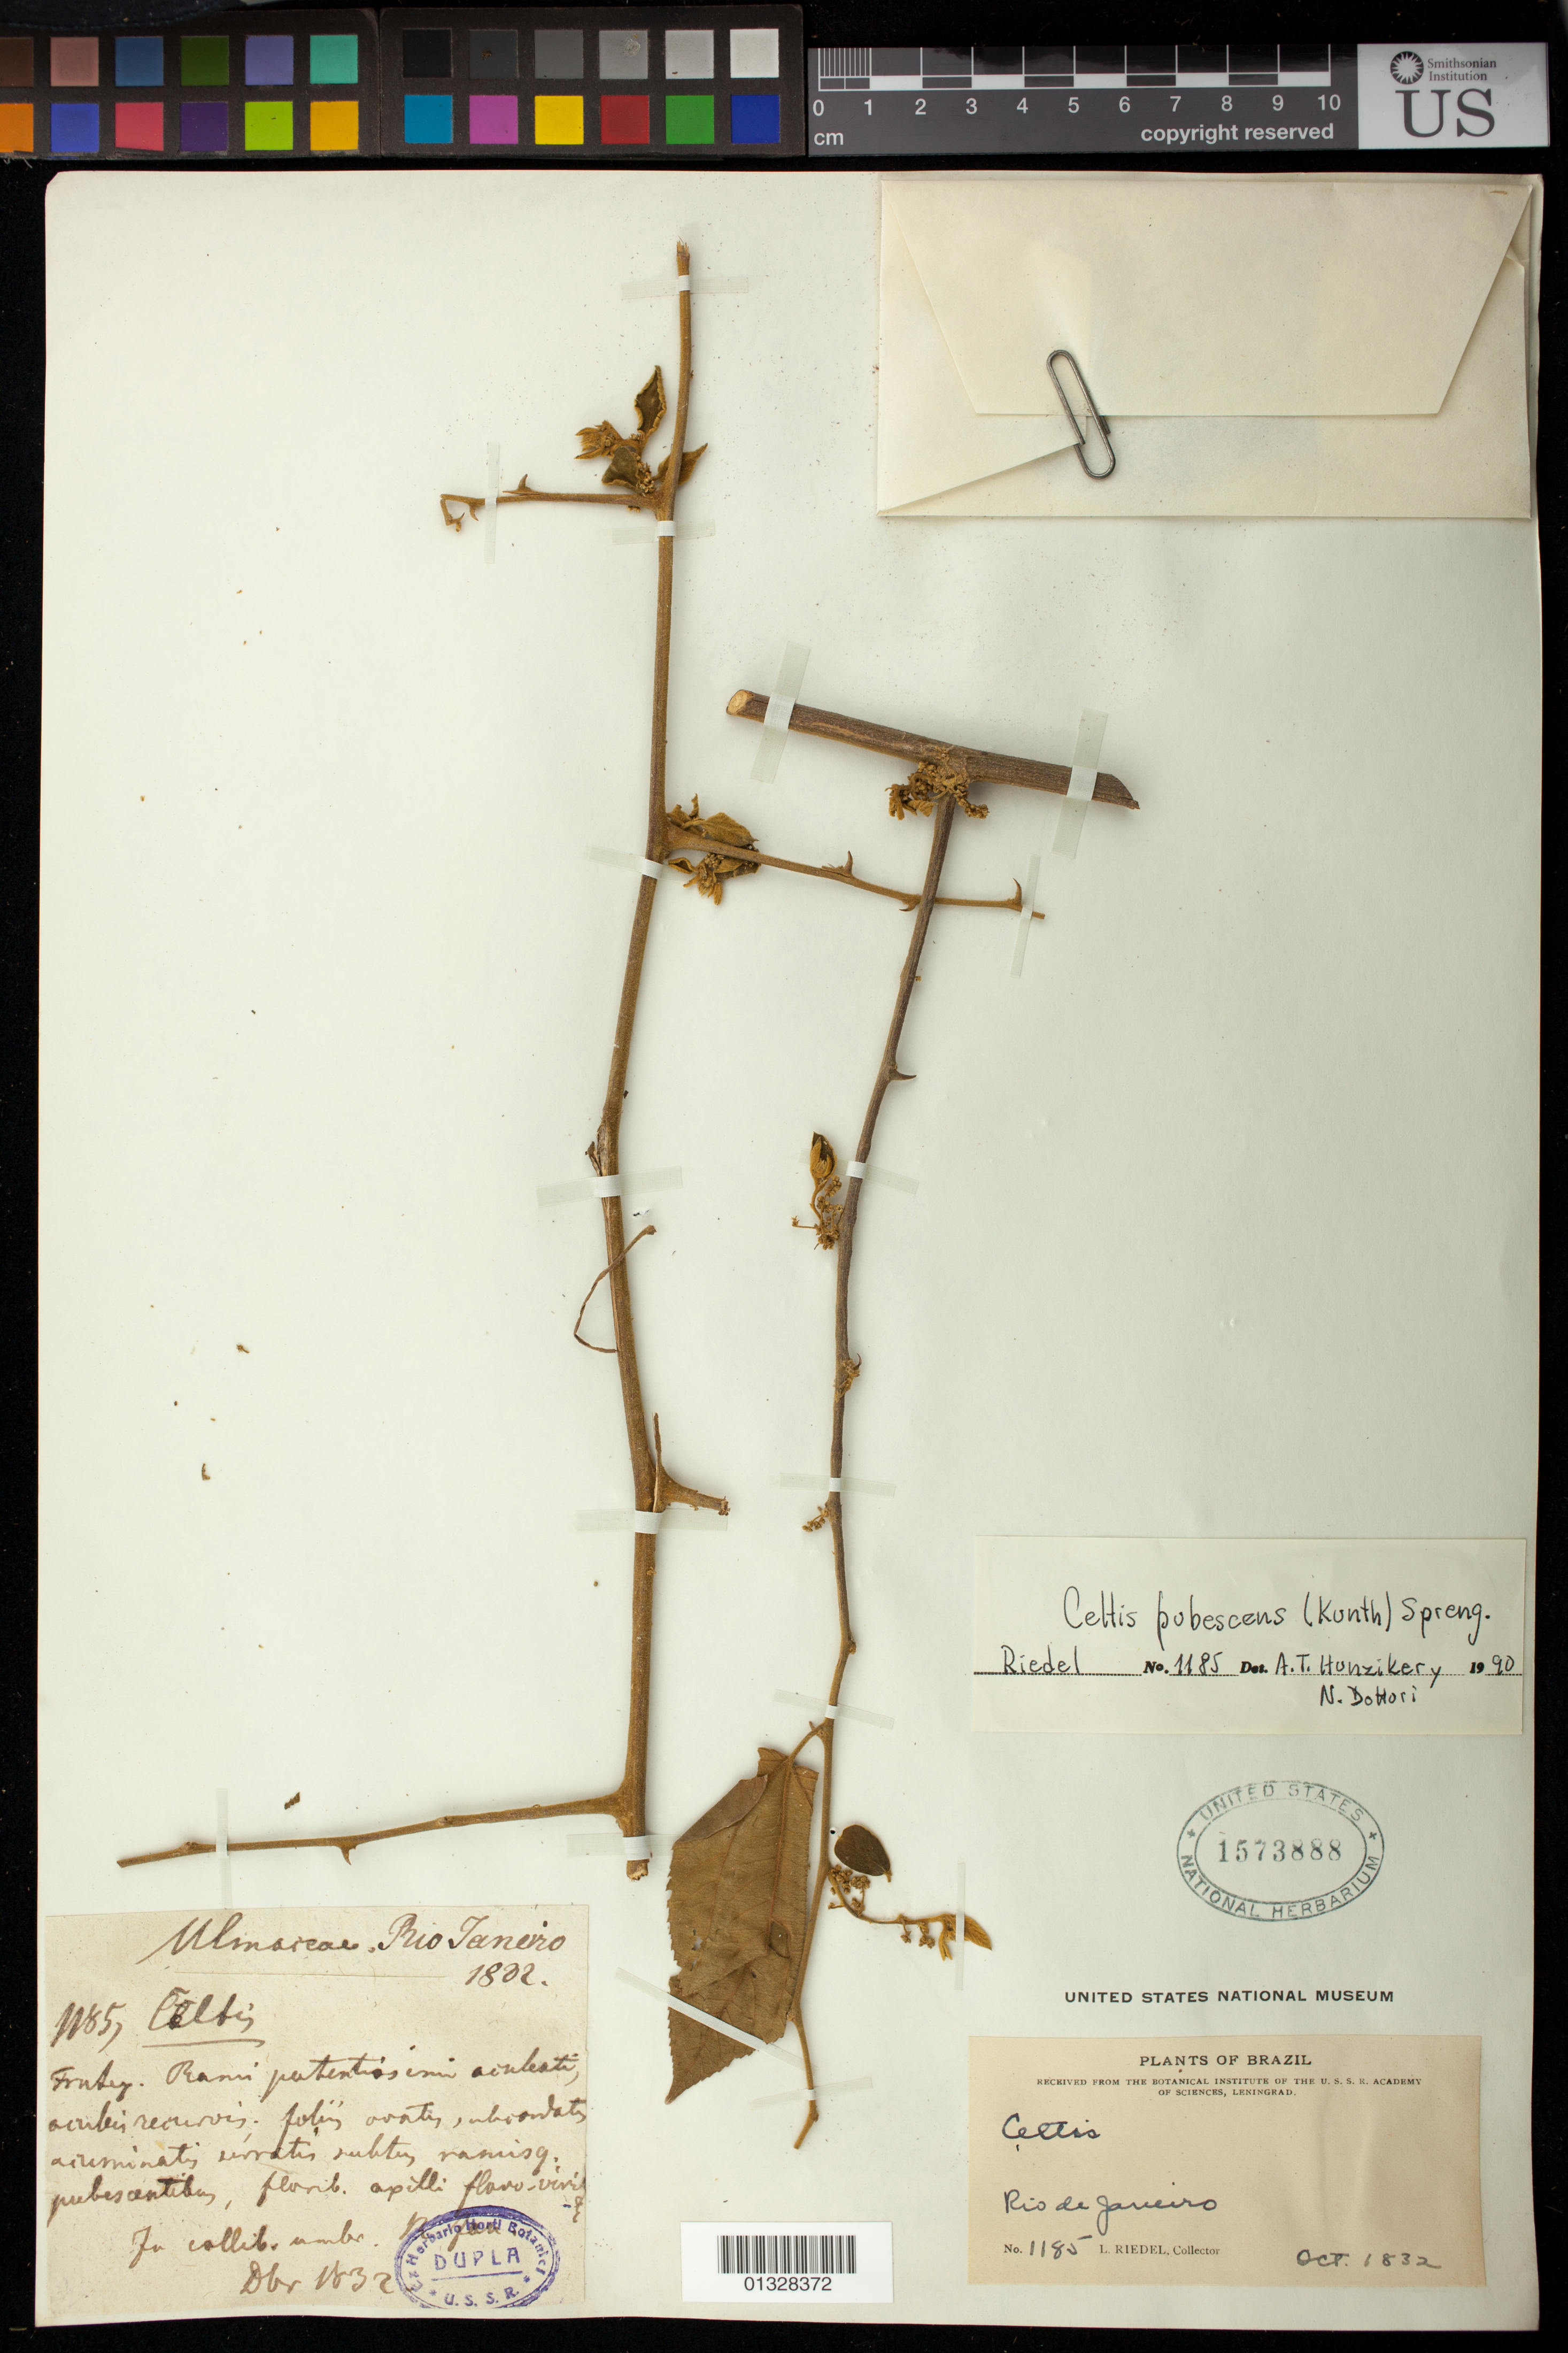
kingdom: Plantae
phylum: Tracheophyta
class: Magnoliopsida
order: Rosales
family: Cannabaceae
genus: Celtis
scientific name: Celtis pubescens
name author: (Kunth) Spreng.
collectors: L. Riedel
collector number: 1185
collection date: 1832-10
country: Brazil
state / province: Rio de Janeiro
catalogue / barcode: US 1573888